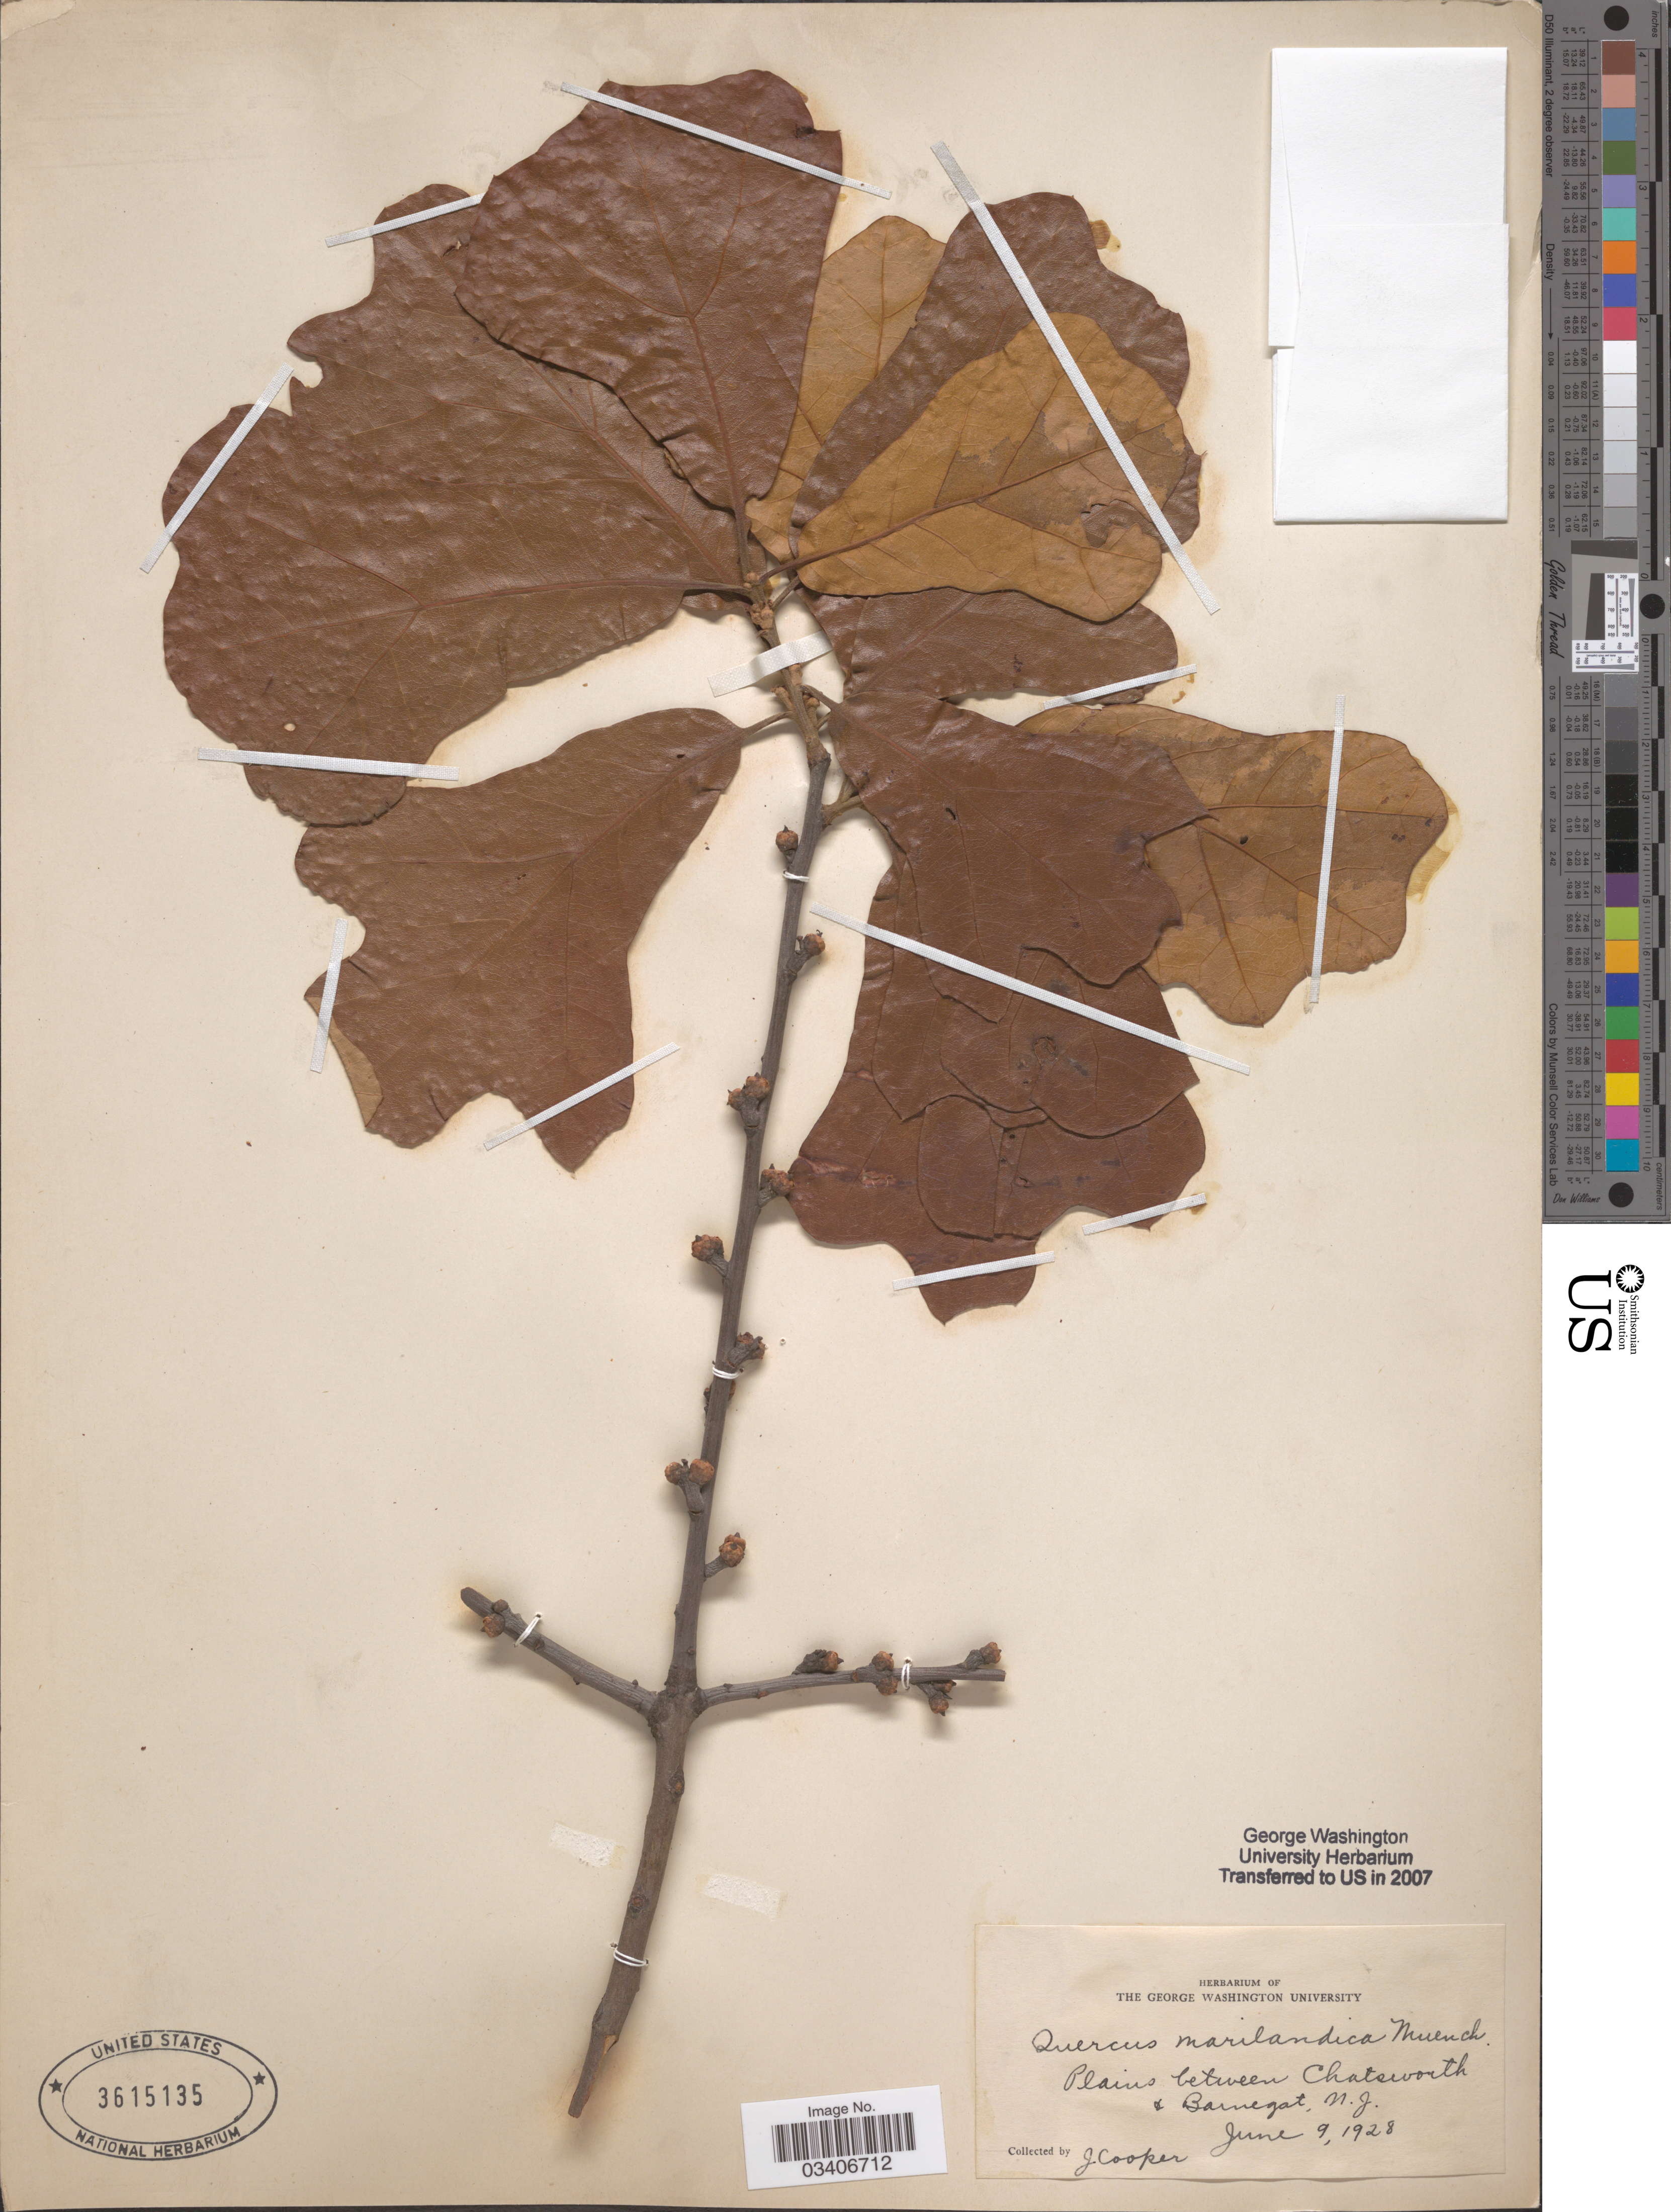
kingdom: Plantae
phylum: Tracheophyta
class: Magnoliopsida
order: Fagales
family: Fagaceae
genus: Quercus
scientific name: Quercus marilandica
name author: (L.) Münchh.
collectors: J. Cooper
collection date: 1928-06-09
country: United States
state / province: New Jersey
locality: Plains between Chatsworth & Barnegat.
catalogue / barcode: US 3615135